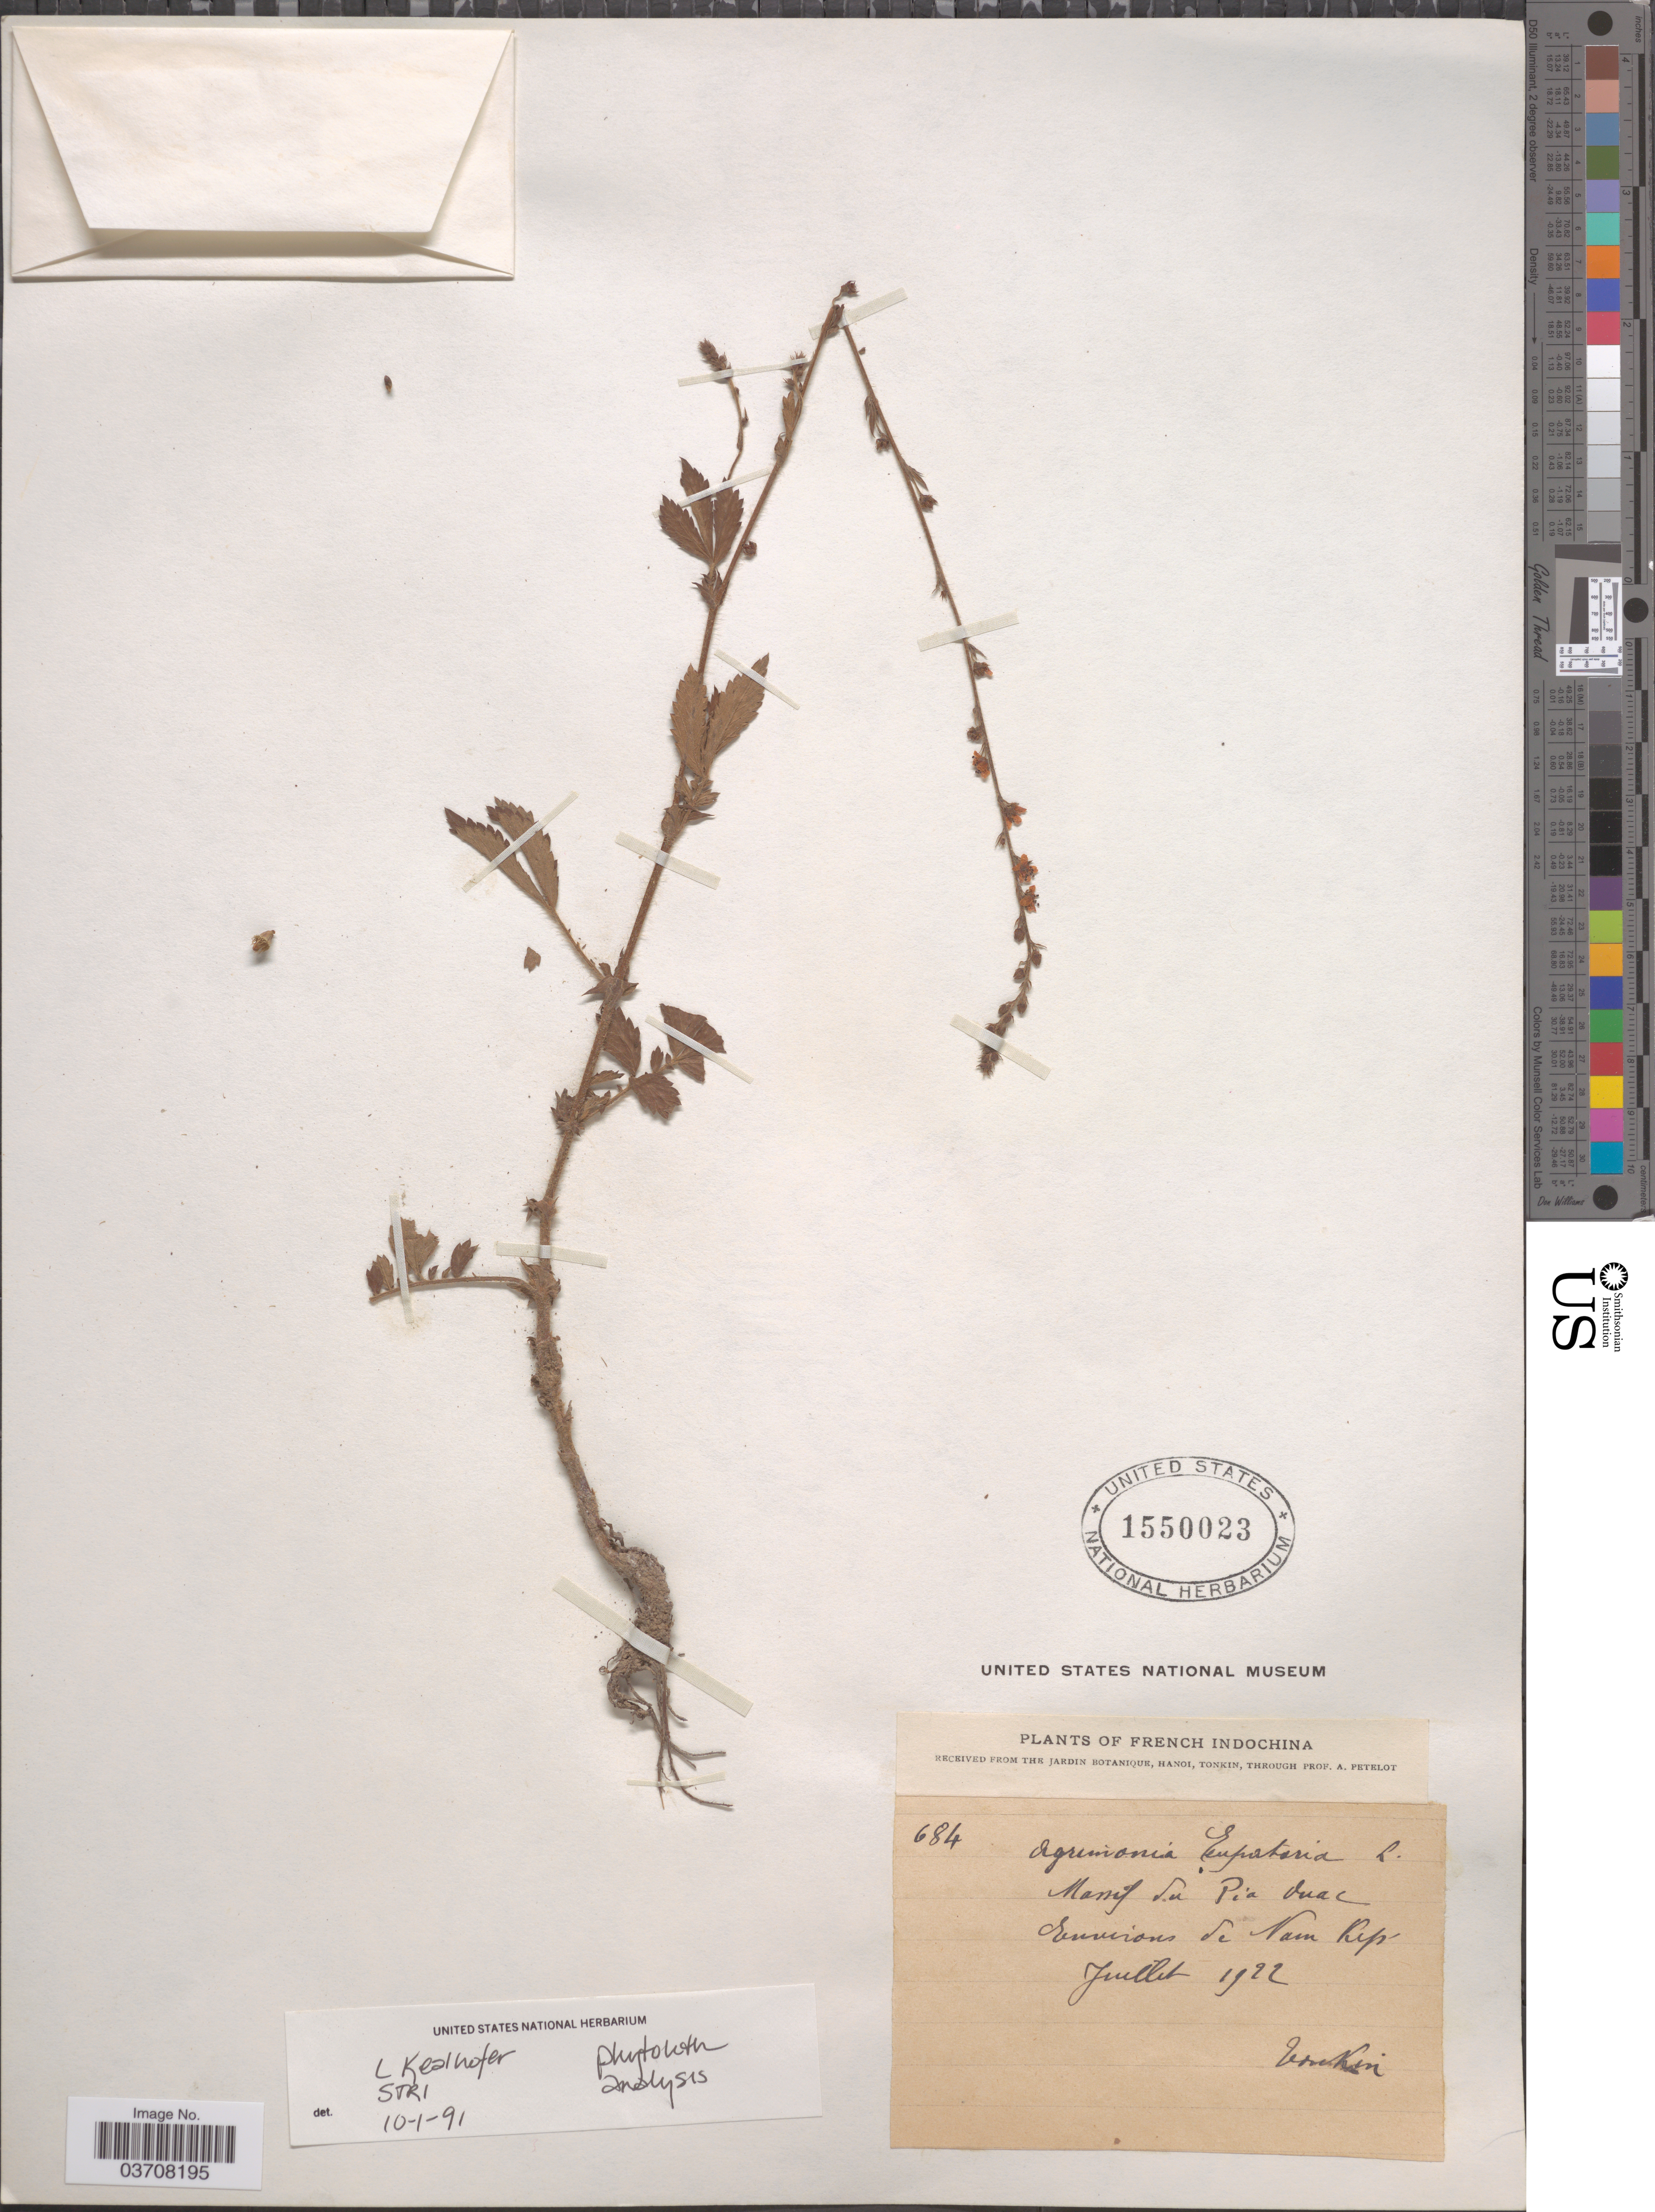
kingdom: Plantae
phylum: Tracheophyta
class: Magnoliopsida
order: Rosales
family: Rosaceae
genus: Agrimonia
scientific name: Agrimonia eupatoria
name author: L.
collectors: P. A. Pételot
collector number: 684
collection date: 1922-07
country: Vietnam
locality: French Indochina. Massif du Pia Ouac. Environs de Nam Kip.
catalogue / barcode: US 1550023